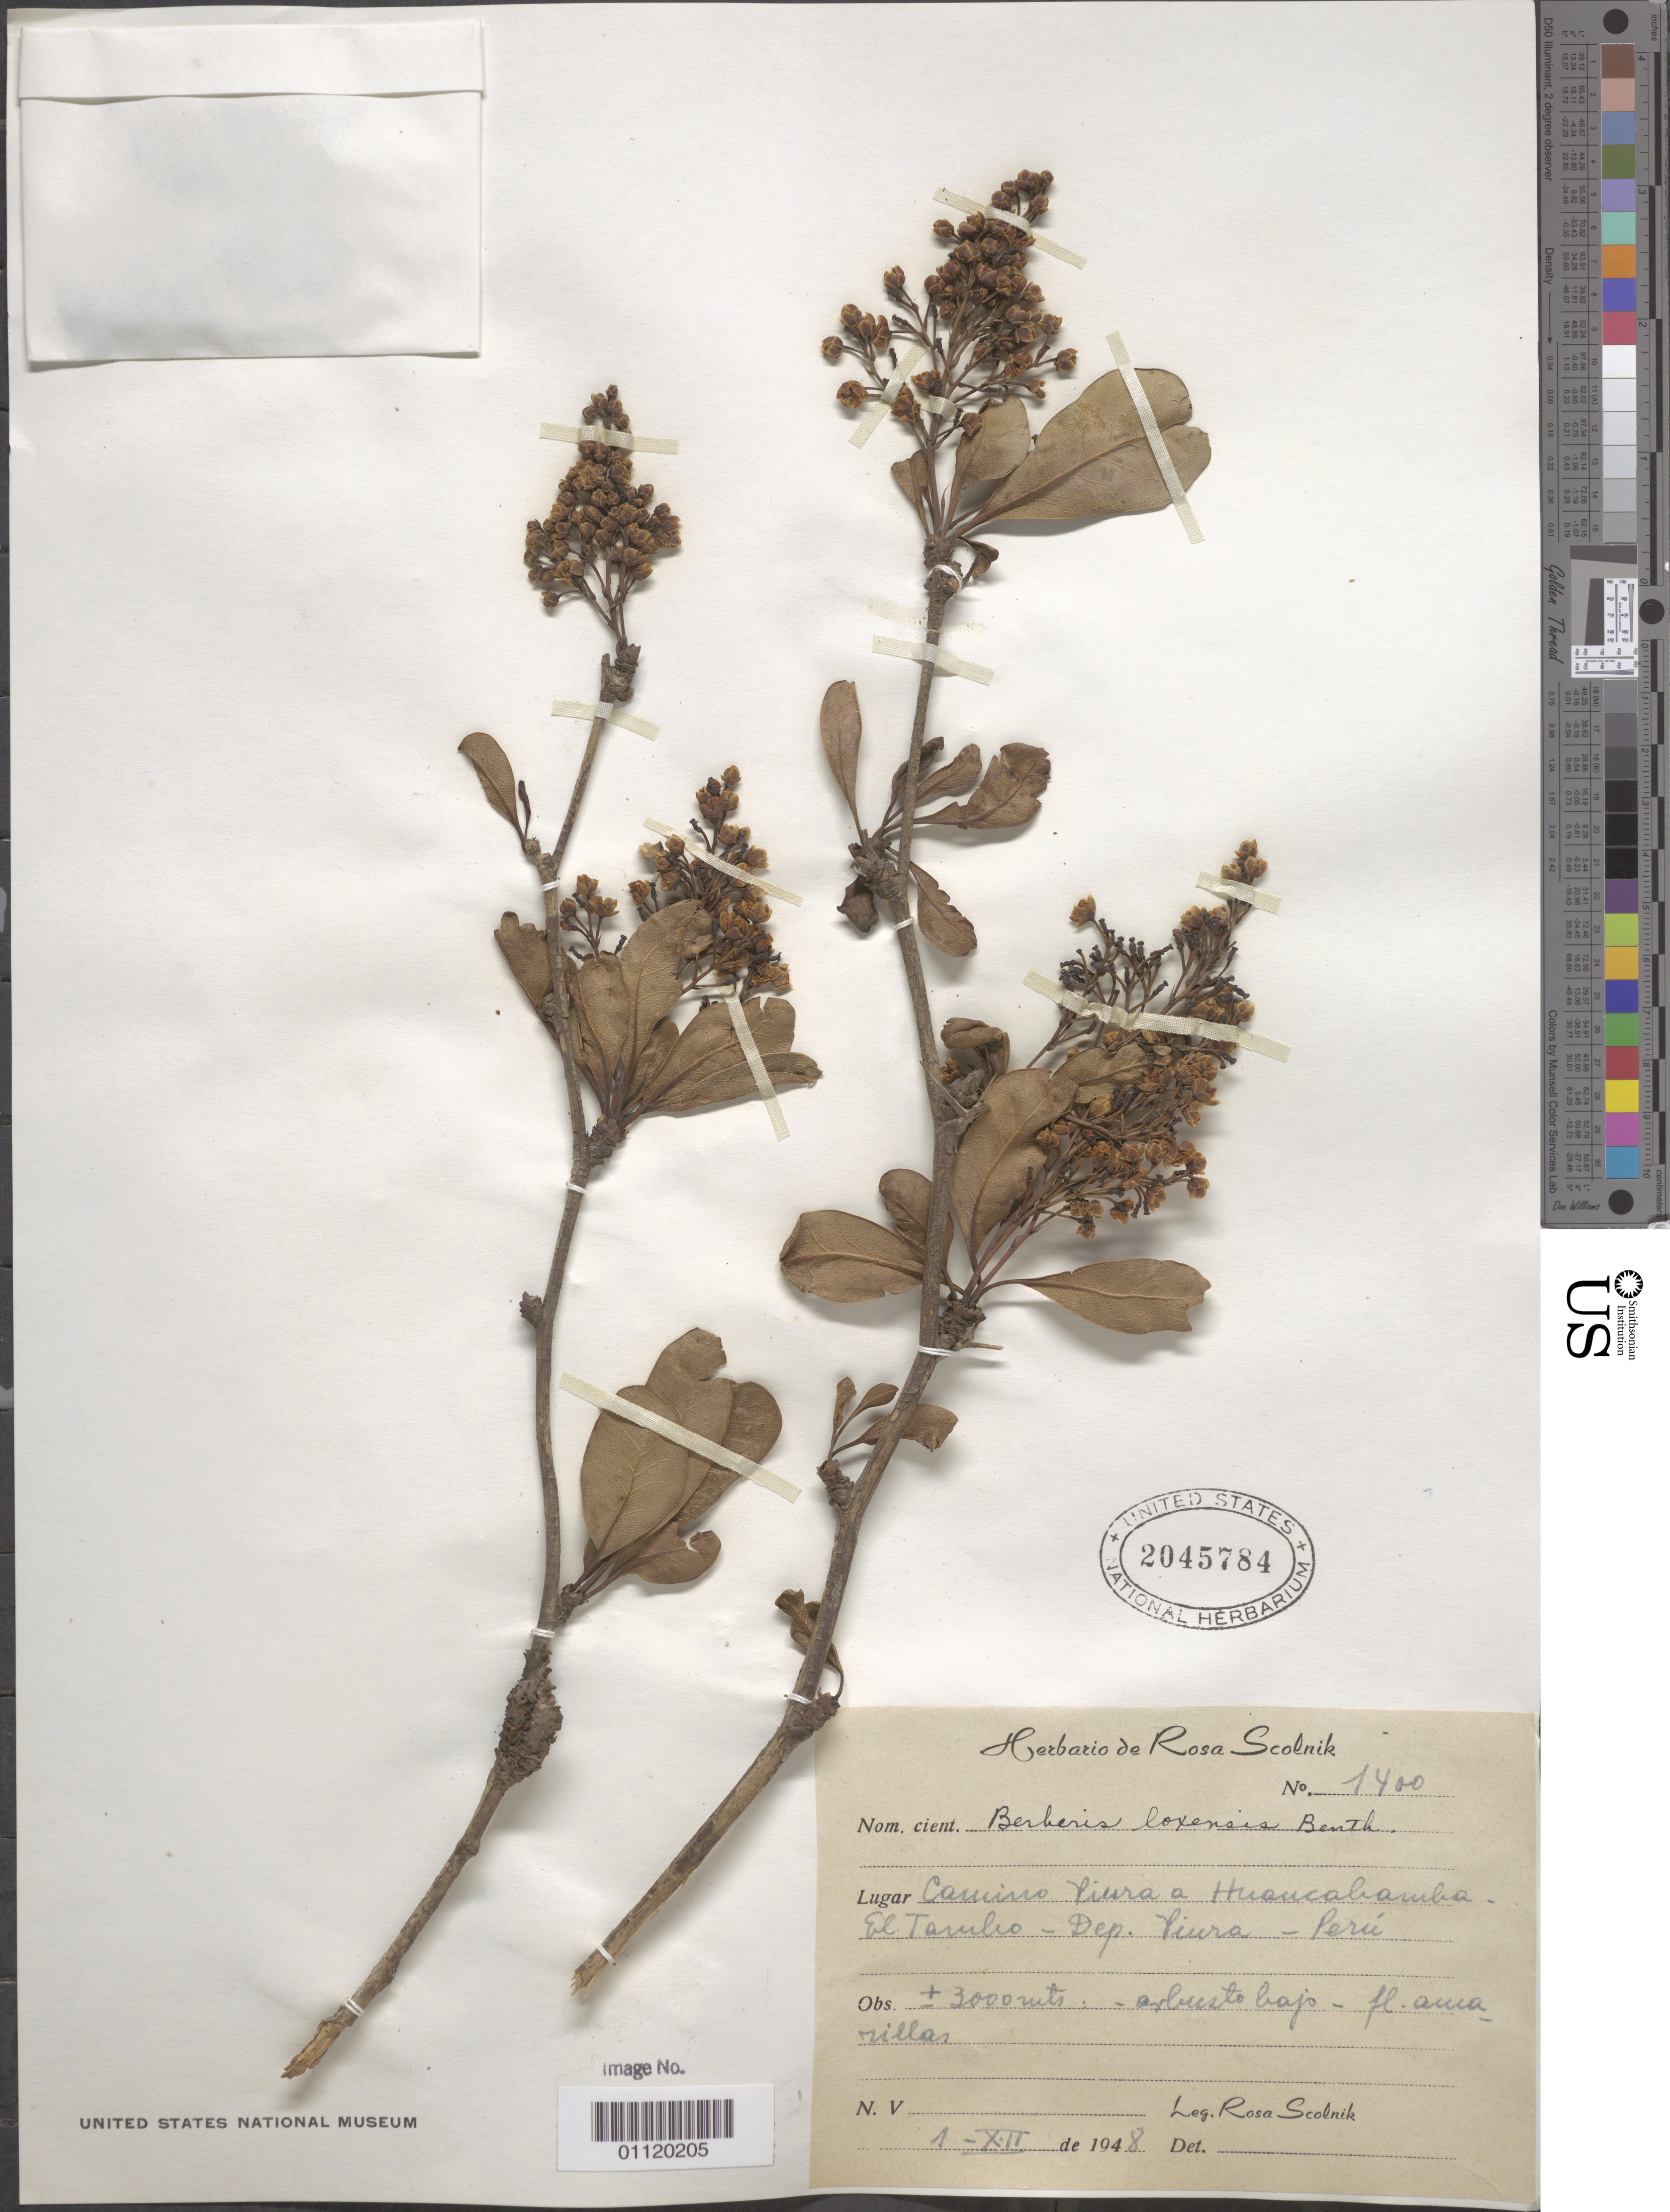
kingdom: Plantae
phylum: Tracheophyta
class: Magnoliopsida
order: Ranunculales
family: Berberidaceae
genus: Berberis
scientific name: Berberis sp.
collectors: R. Scolnik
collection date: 1948-12-01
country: Peru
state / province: Piura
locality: Road from Piura to Huancabamba, El Tambo.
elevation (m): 0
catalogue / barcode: US 2045784